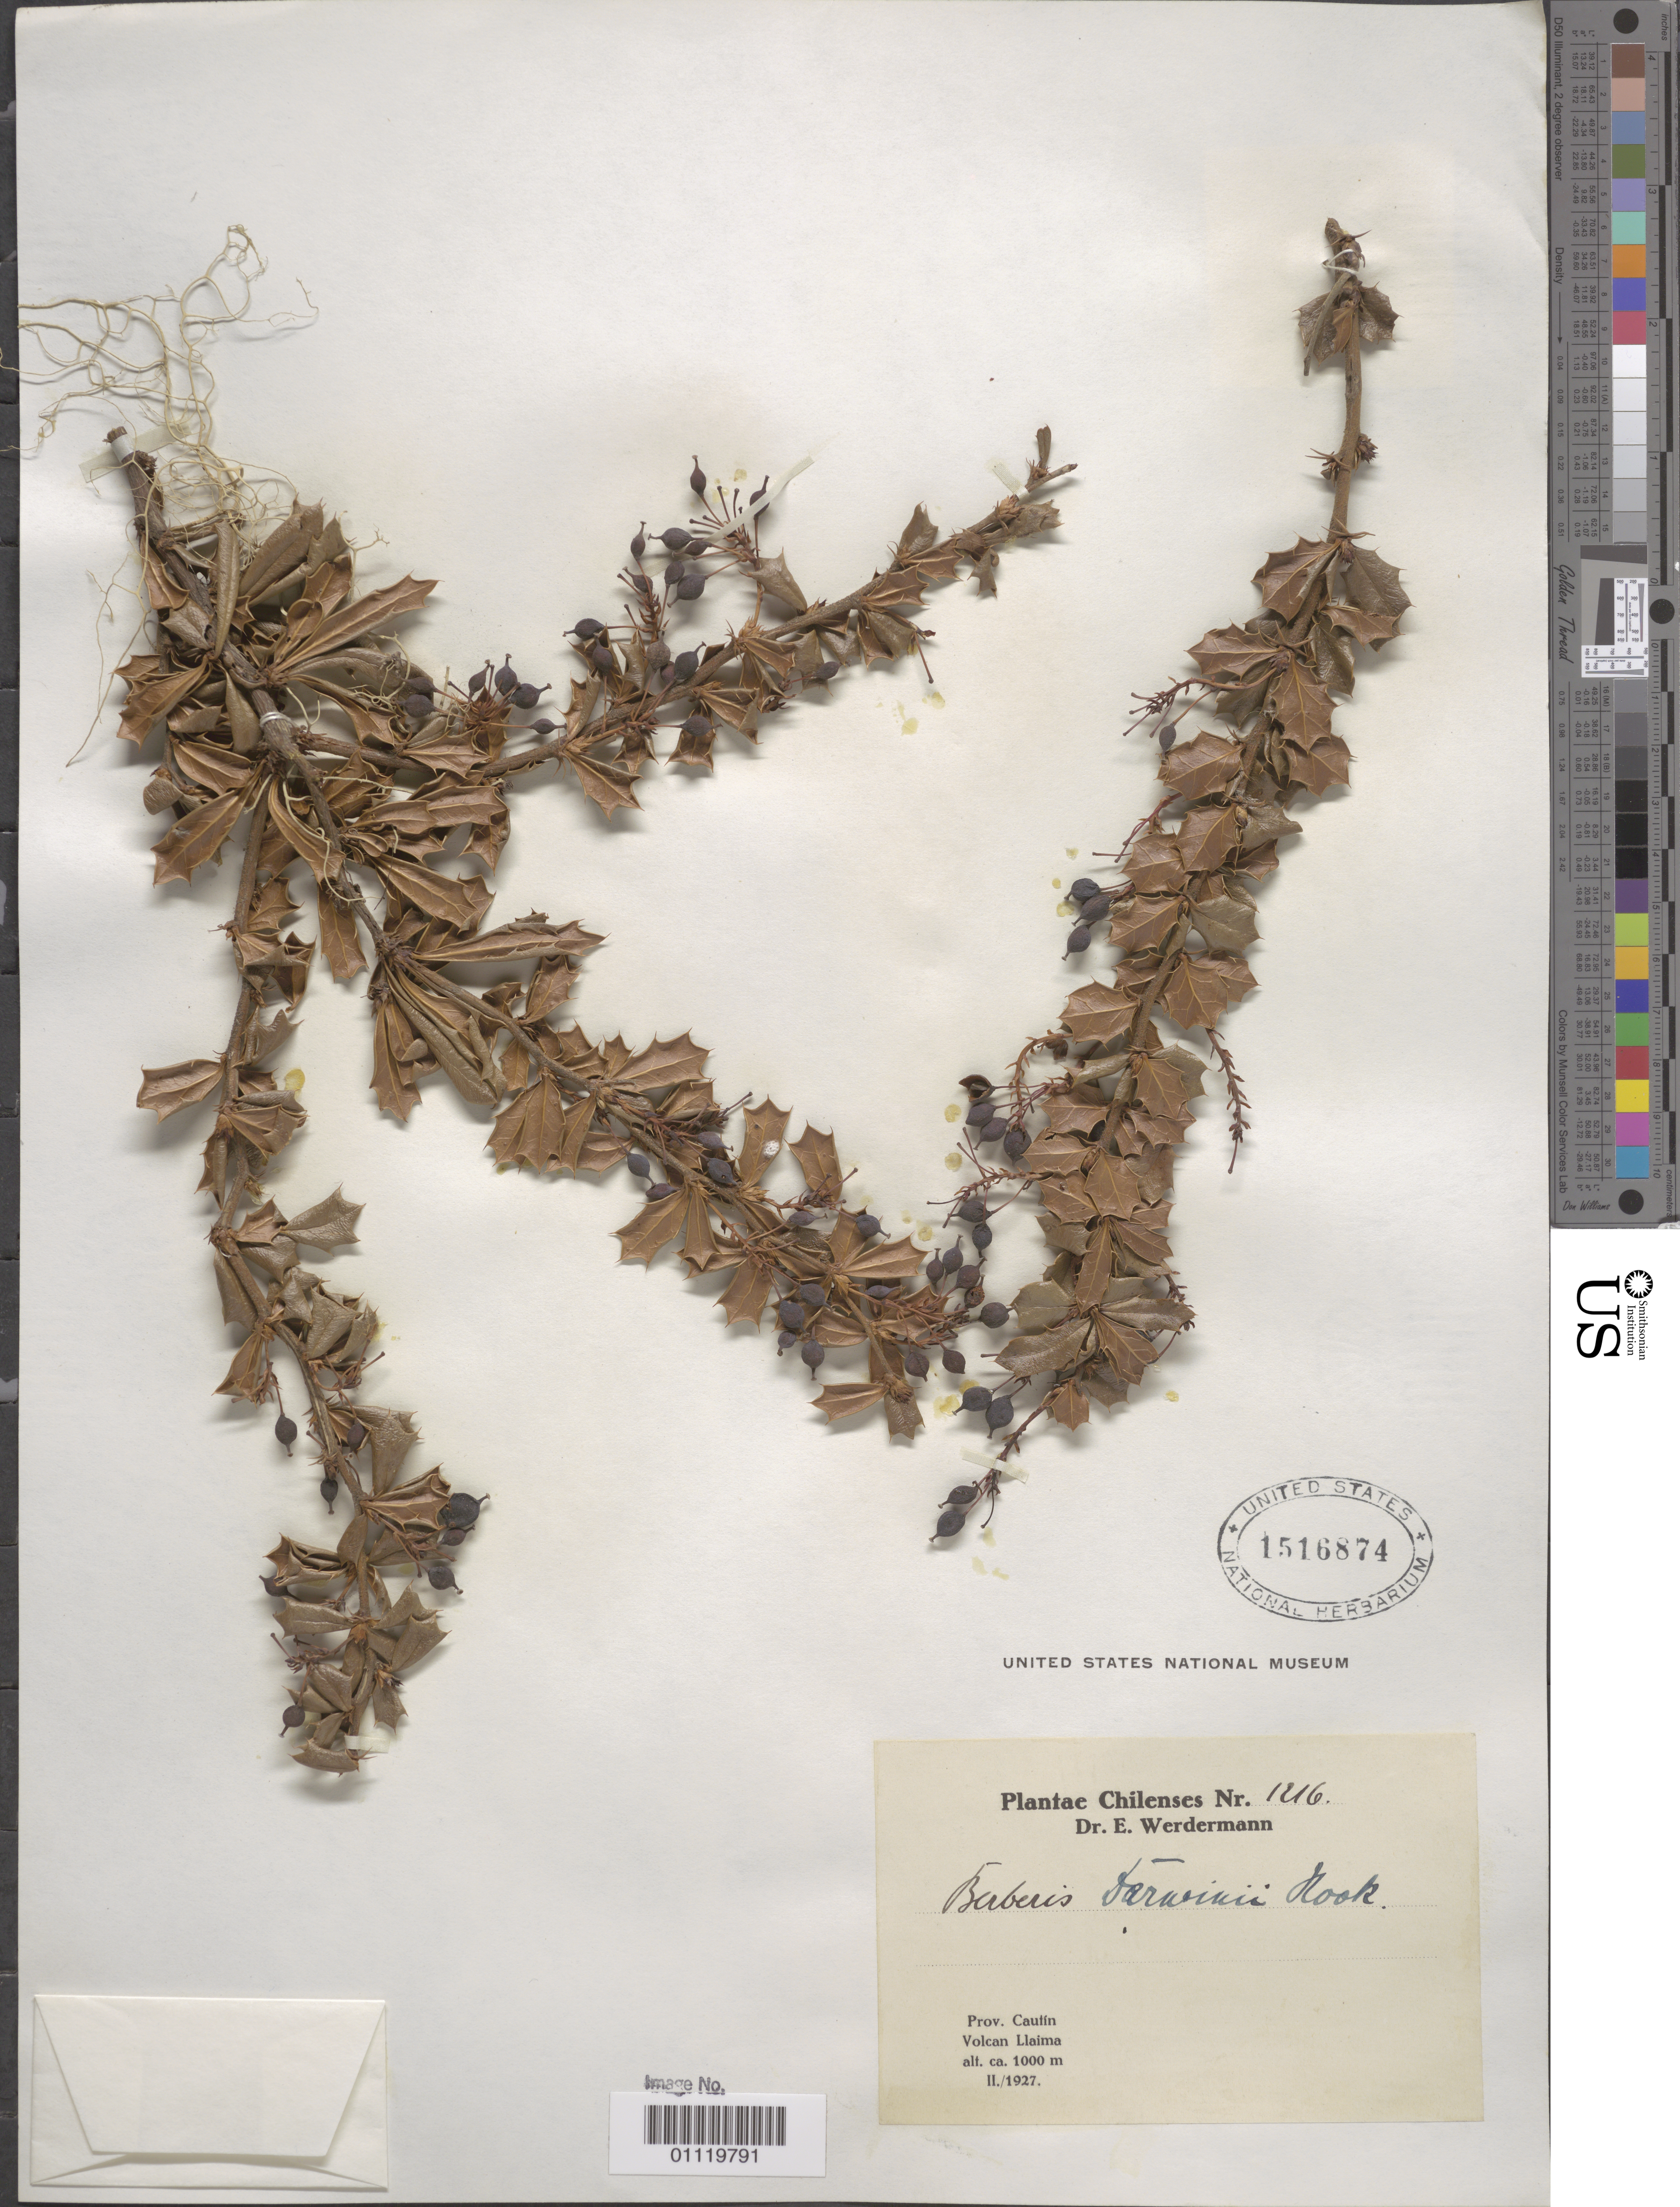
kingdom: Plantae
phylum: Tracheophyta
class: Magnoliopsida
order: Ranunculales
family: Berberidaceae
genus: Berberis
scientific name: Berberis darwinii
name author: Hook.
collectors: E. Wedermann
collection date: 1927-02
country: Chile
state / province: Araucanía (IX)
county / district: Cautin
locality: Llaima Volcano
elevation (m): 1000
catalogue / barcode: US 1516874